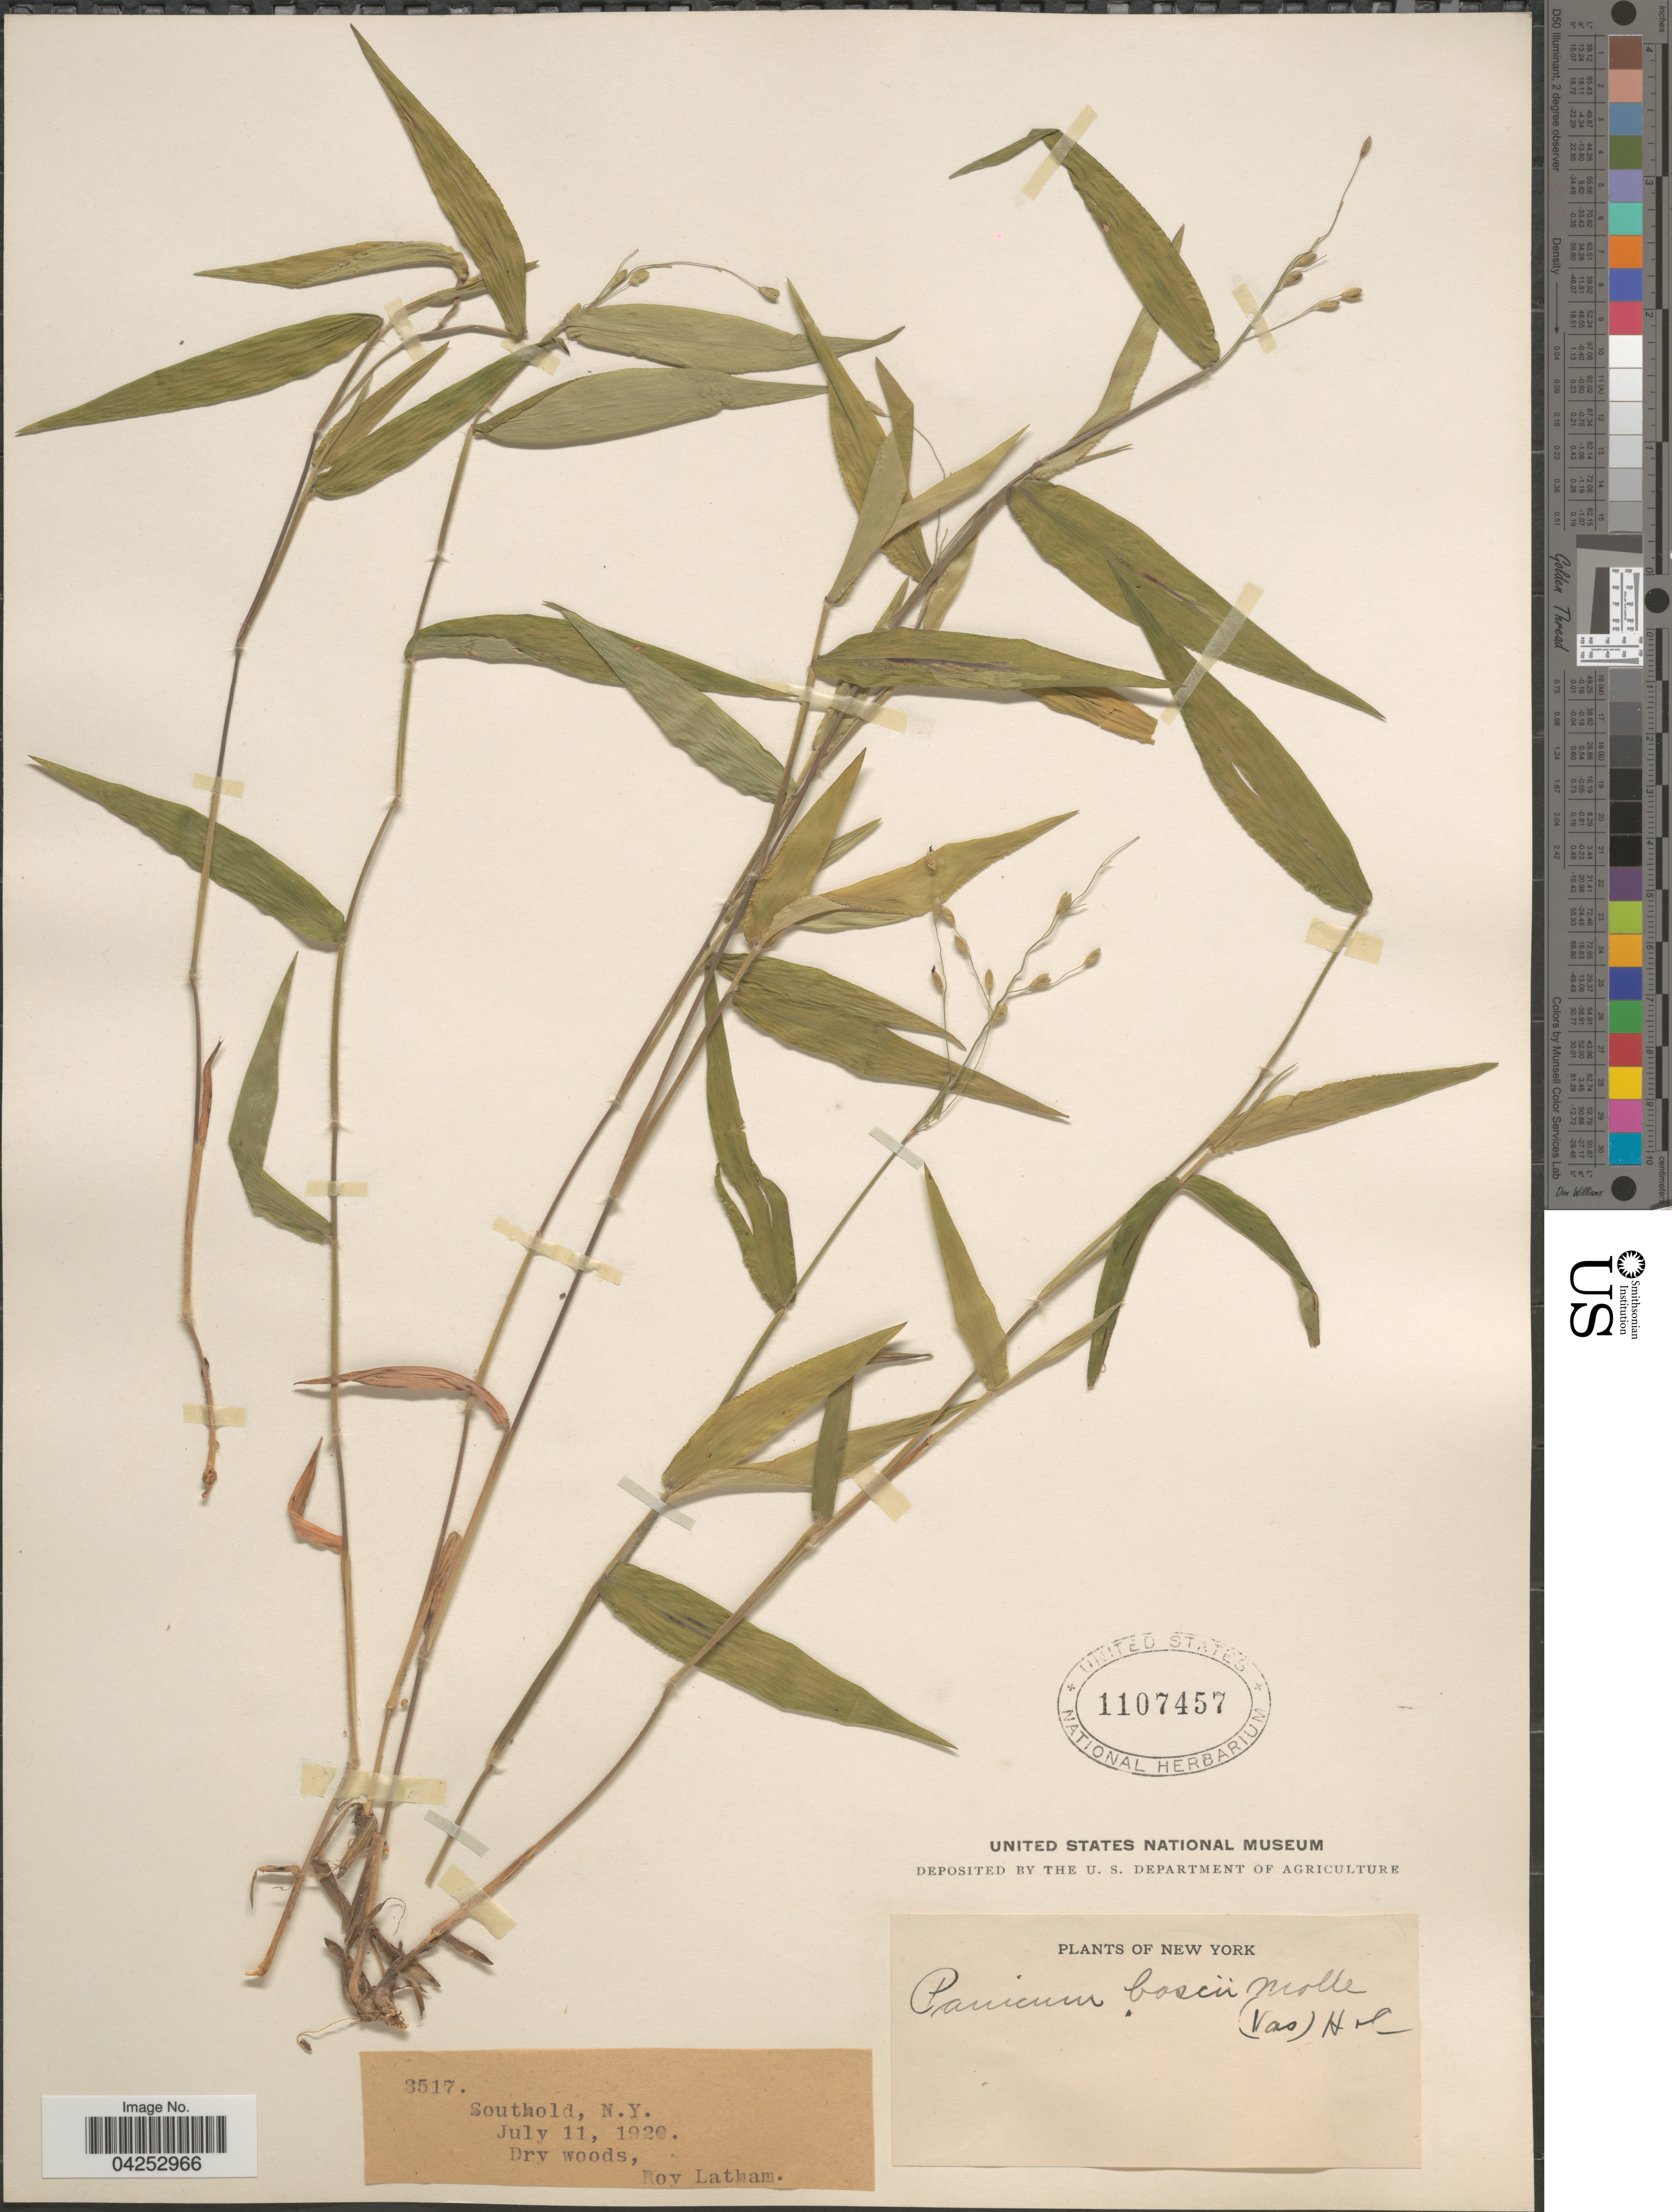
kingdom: Plantae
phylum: Tracheophyta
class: Liliopsida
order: Poales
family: Poaceae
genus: Dichanthelium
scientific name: Dichanthelium boscii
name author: (Poir.) Gould & C.A. Clark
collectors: R. Latham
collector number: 3517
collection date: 1920-07-11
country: United States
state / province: New York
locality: Southold. Dry woods.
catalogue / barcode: US 1107457